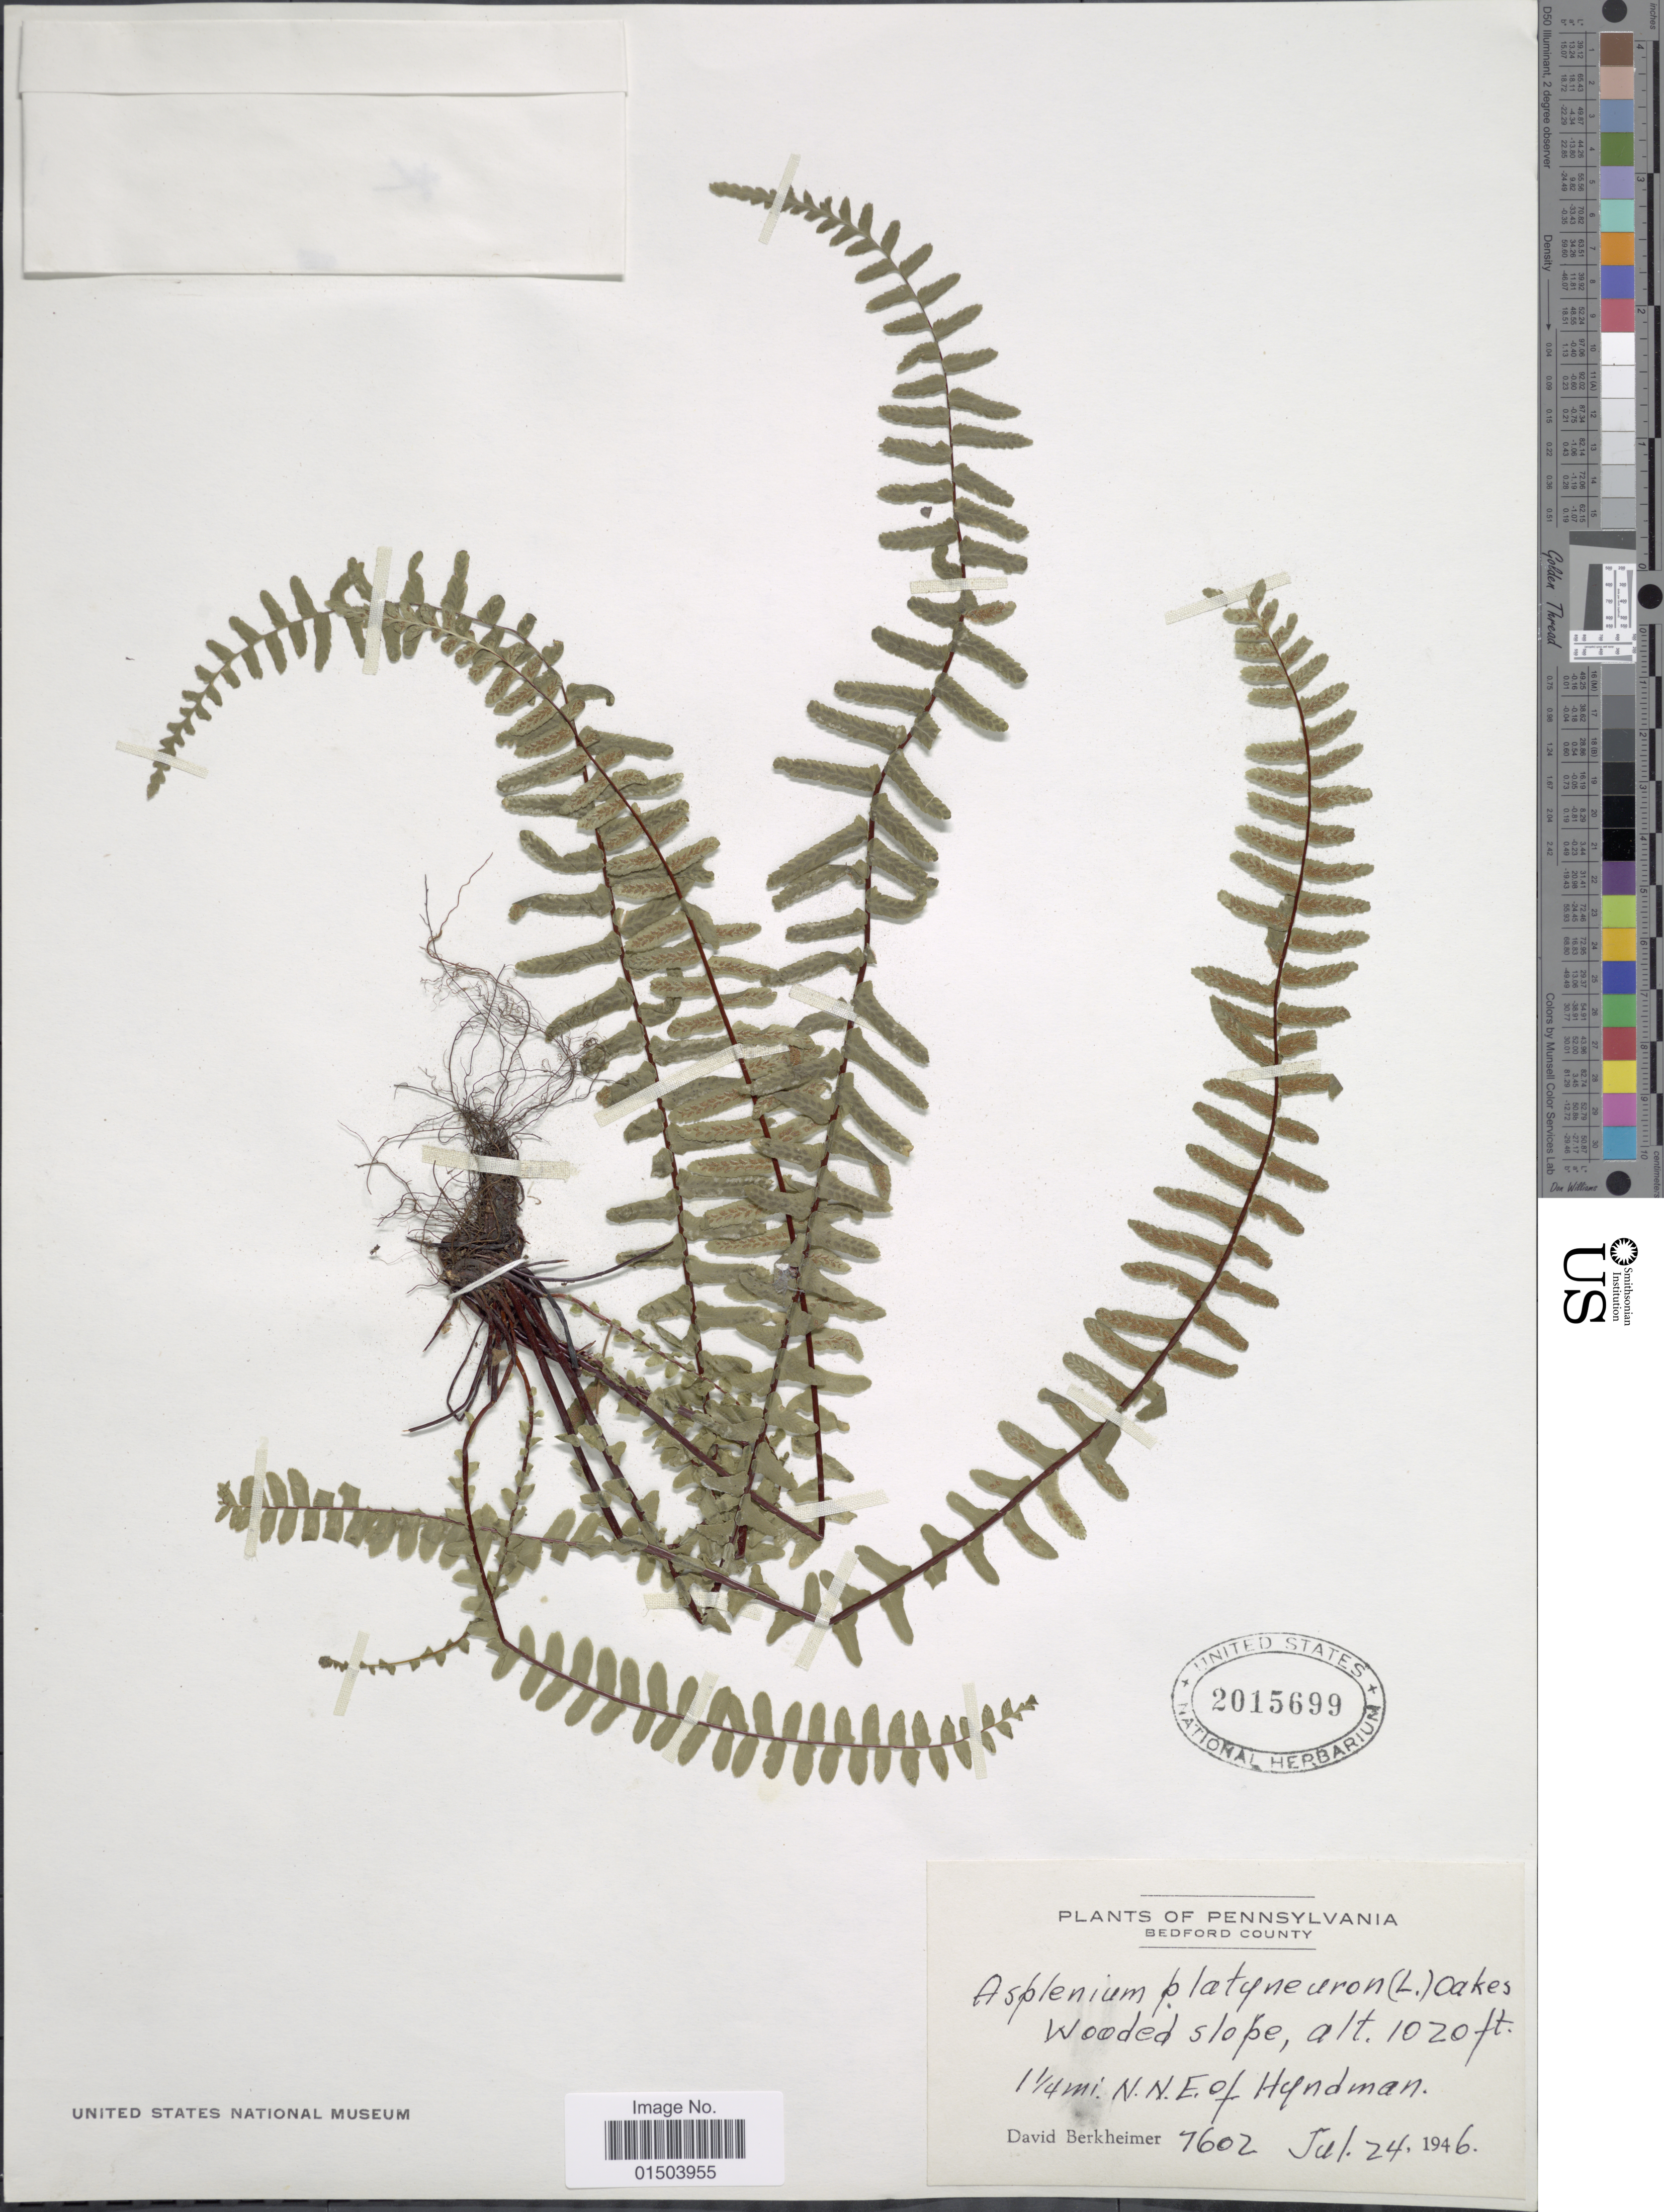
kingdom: Plantae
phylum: Tracheophyta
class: Polypodiopsida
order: Polypodiales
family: Aspleniaceae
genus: Asplenium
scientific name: Asplenium platyneuron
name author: (L.) Britton, Stearns & Poggenb.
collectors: D. Berkheimer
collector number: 7602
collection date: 1946-07-24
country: United States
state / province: Pennsylvania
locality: Bedford County. 1¼ mi. N.N.E. of Hyndman.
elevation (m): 311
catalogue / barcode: US 2015699